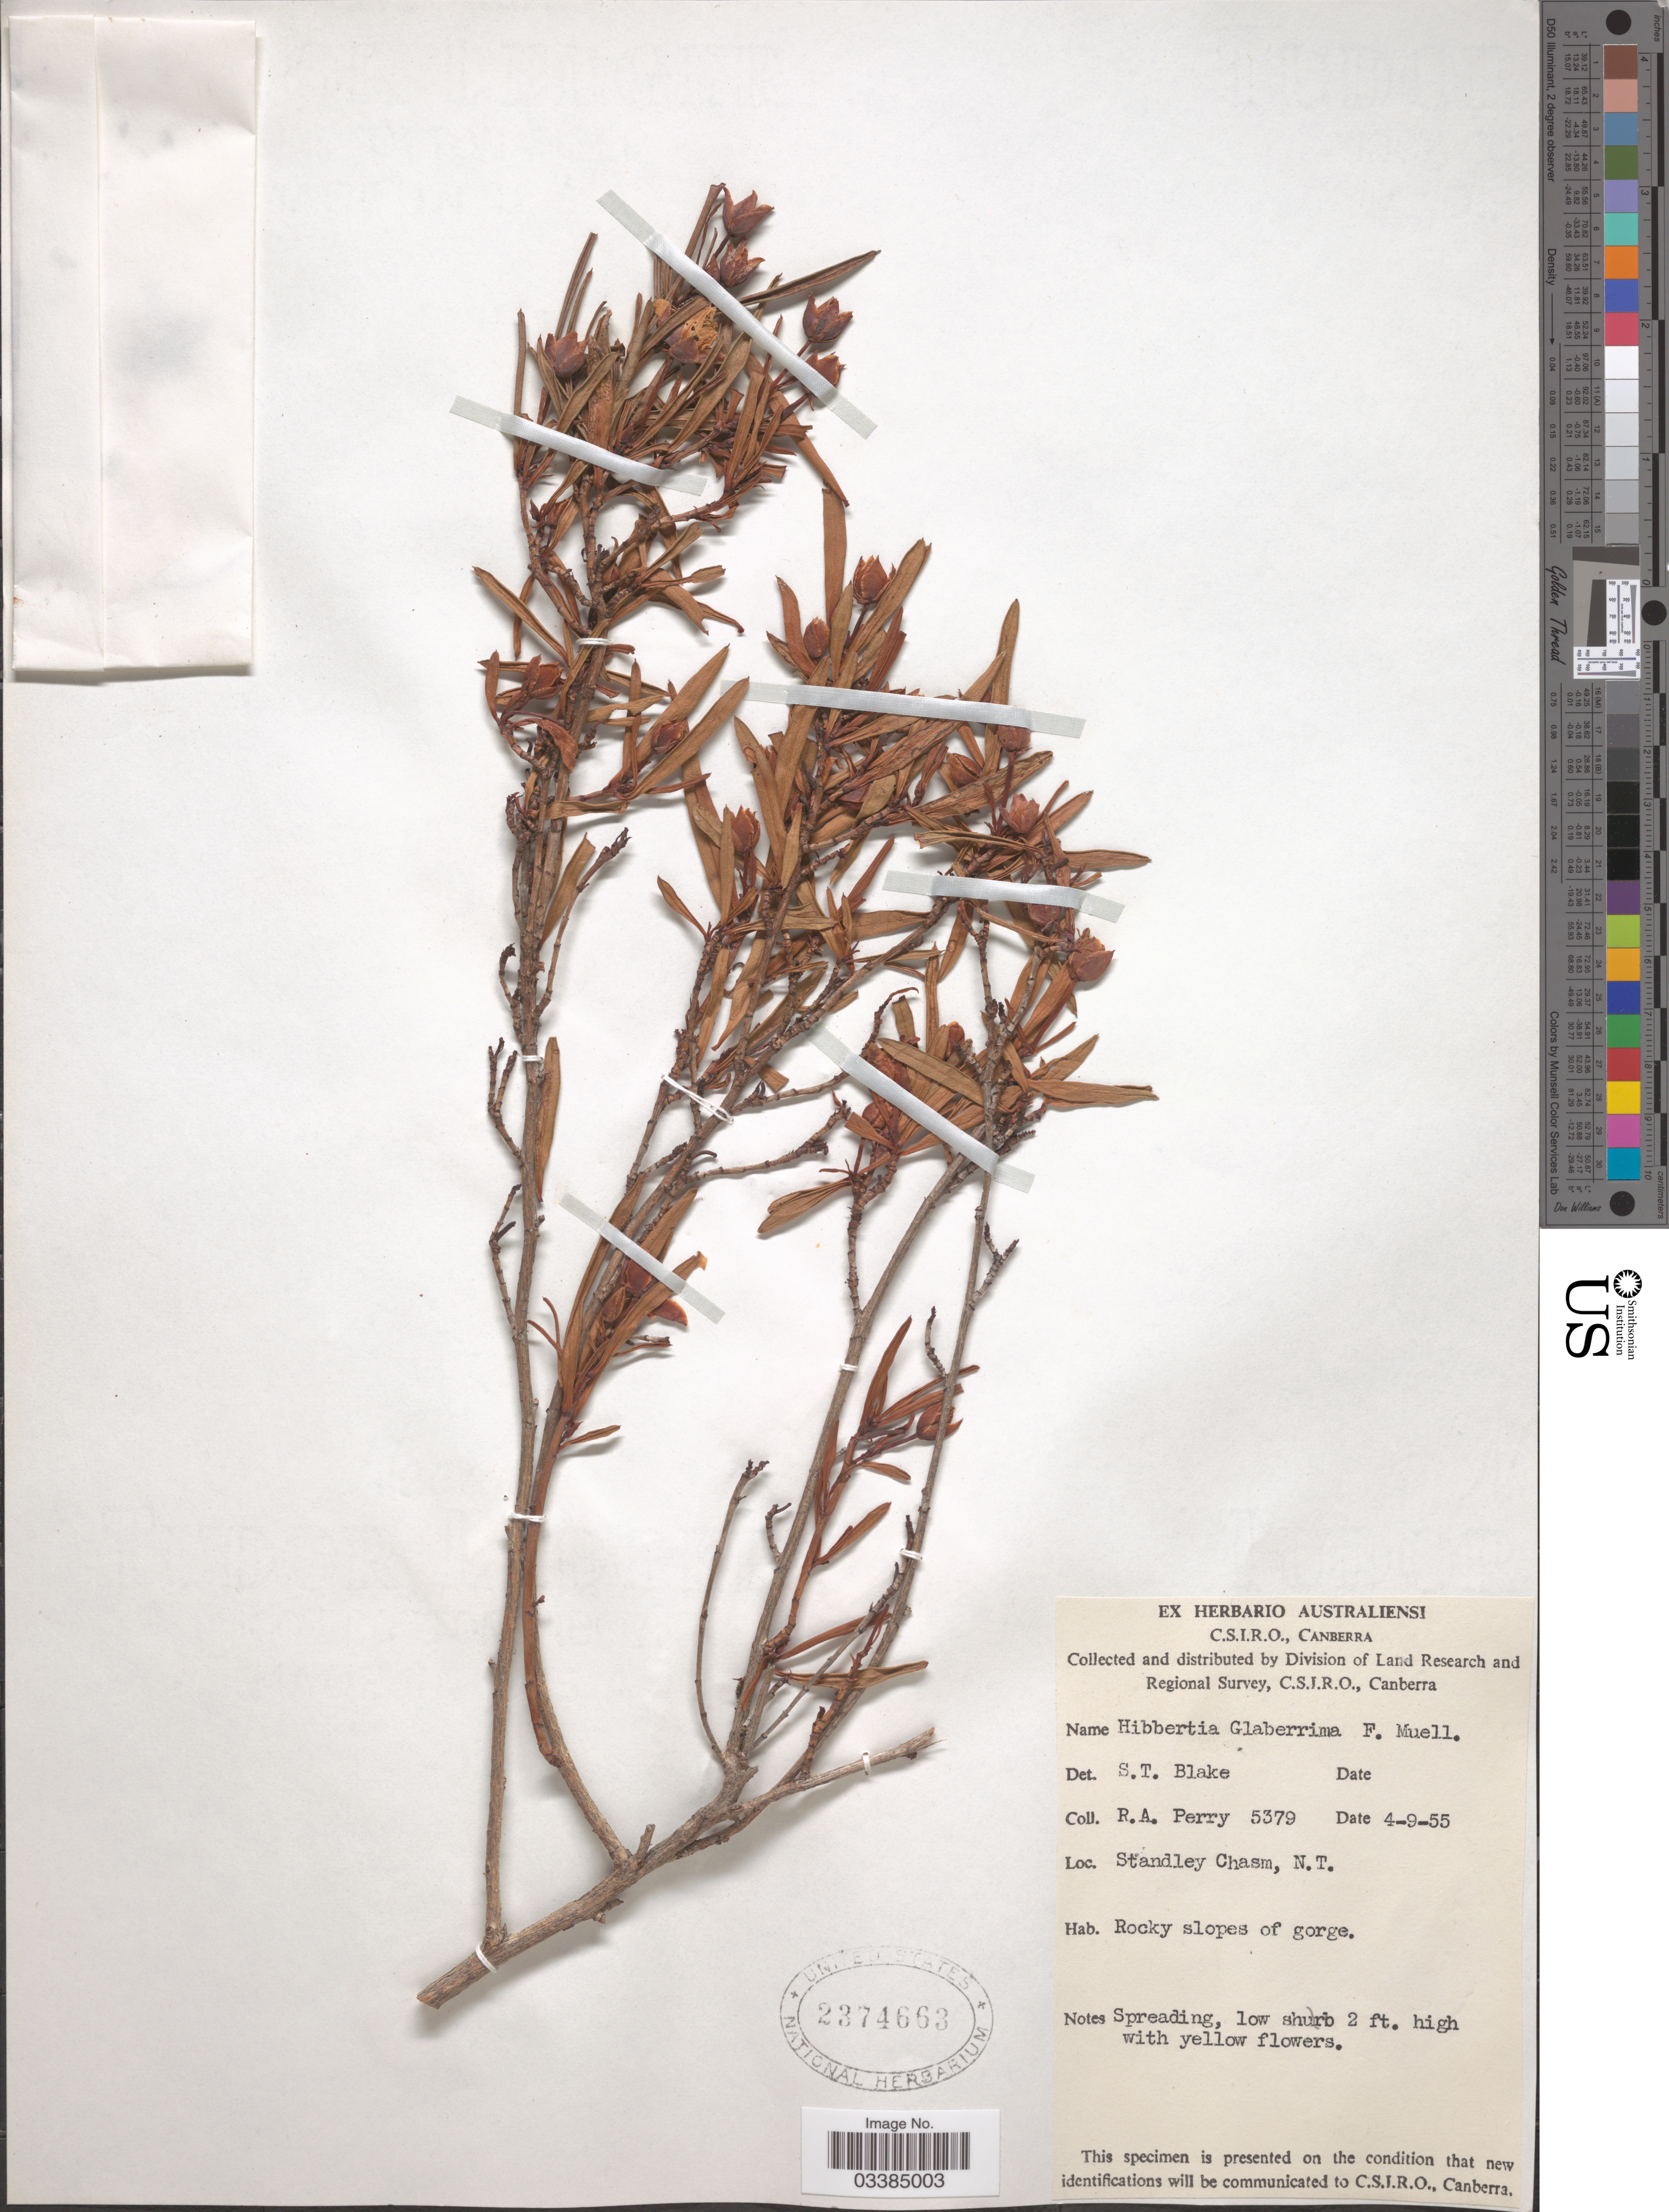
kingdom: Plantae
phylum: Tracheophyta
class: Magnoliopsida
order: Dilleniales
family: Dilleniaceae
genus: Hibbertia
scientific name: Hibbertia glaberrima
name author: Gilg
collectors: Perry, R. A.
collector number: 5379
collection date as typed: Transcribed d/m/y: 4/9/55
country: Australia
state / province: Northern Territory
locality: Standley Chasm, N. T. Rocky slopes of gorge.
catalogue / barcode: US 2374663